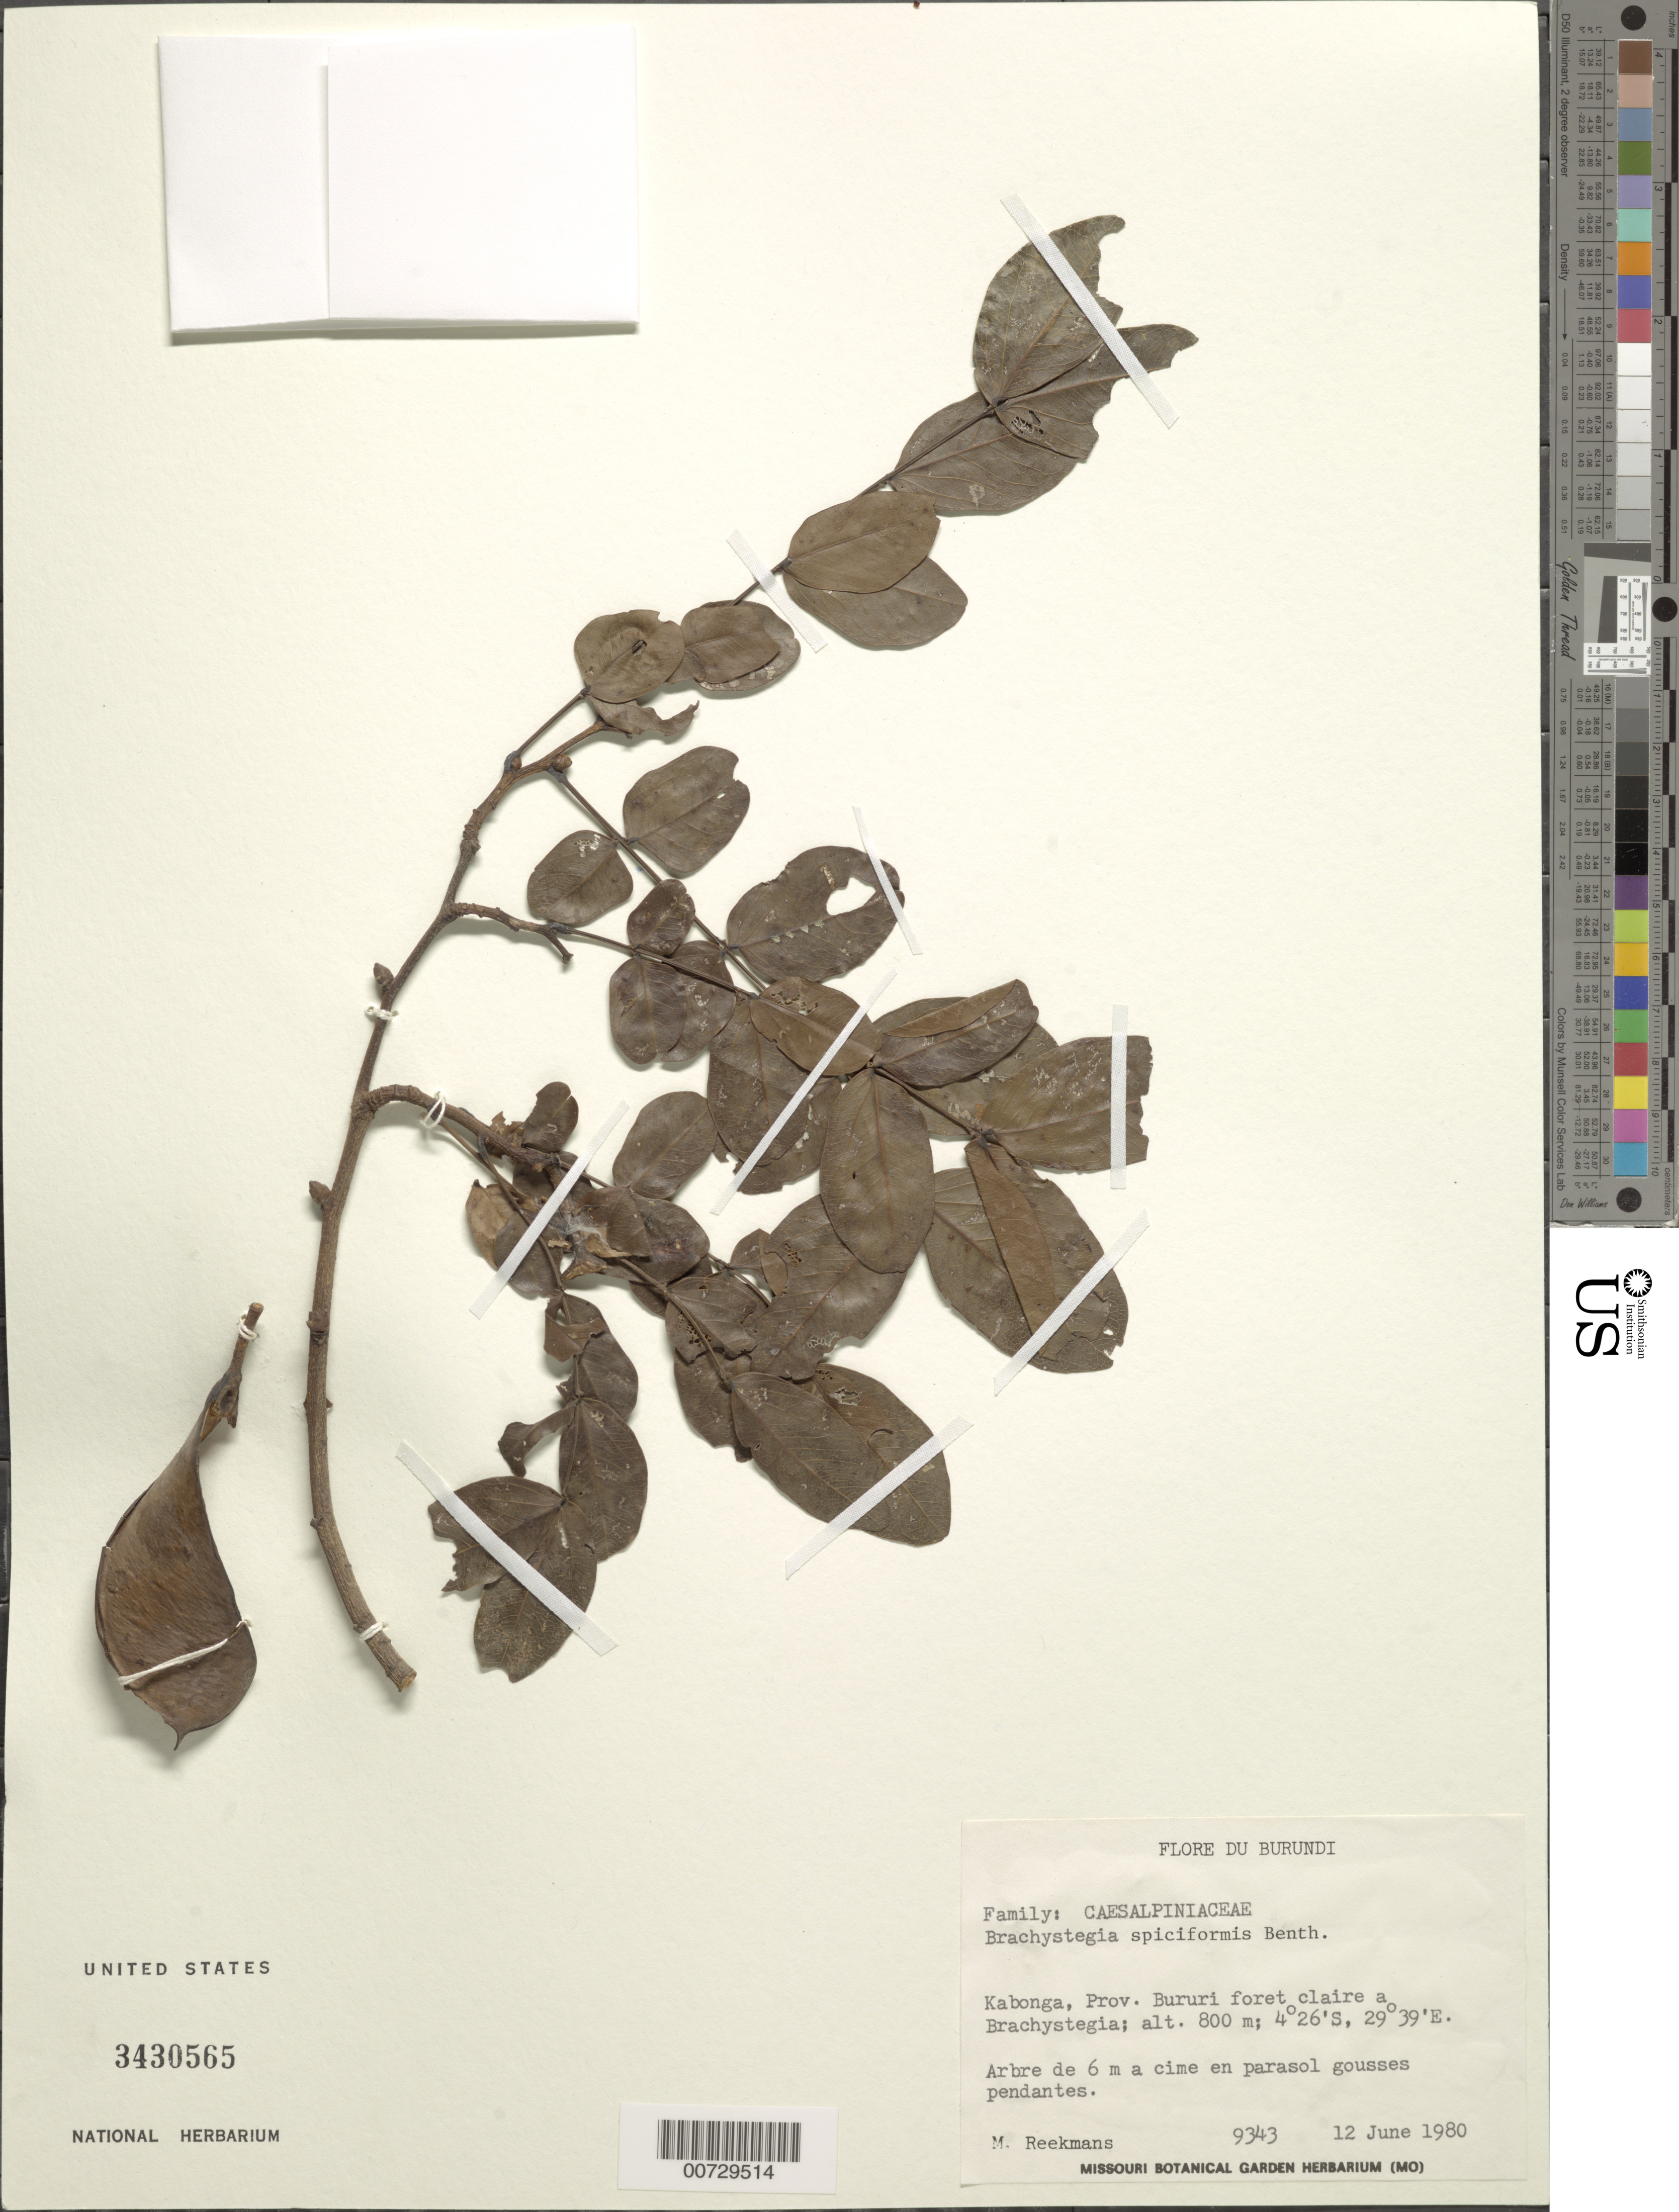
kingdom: Plantae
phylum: Tracheophyta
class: Magnoliopsida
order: Fabales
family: Fabaceae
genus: Brachystegia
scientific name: Brachystegia spiciformis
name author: Benth.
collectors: M. Reekmans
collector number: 9343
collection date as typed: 12 Jun 1980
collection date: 1980-06-12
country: Burundi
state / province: Makamba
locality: Bururi Forest.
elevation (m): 800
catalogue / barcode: US 3430565